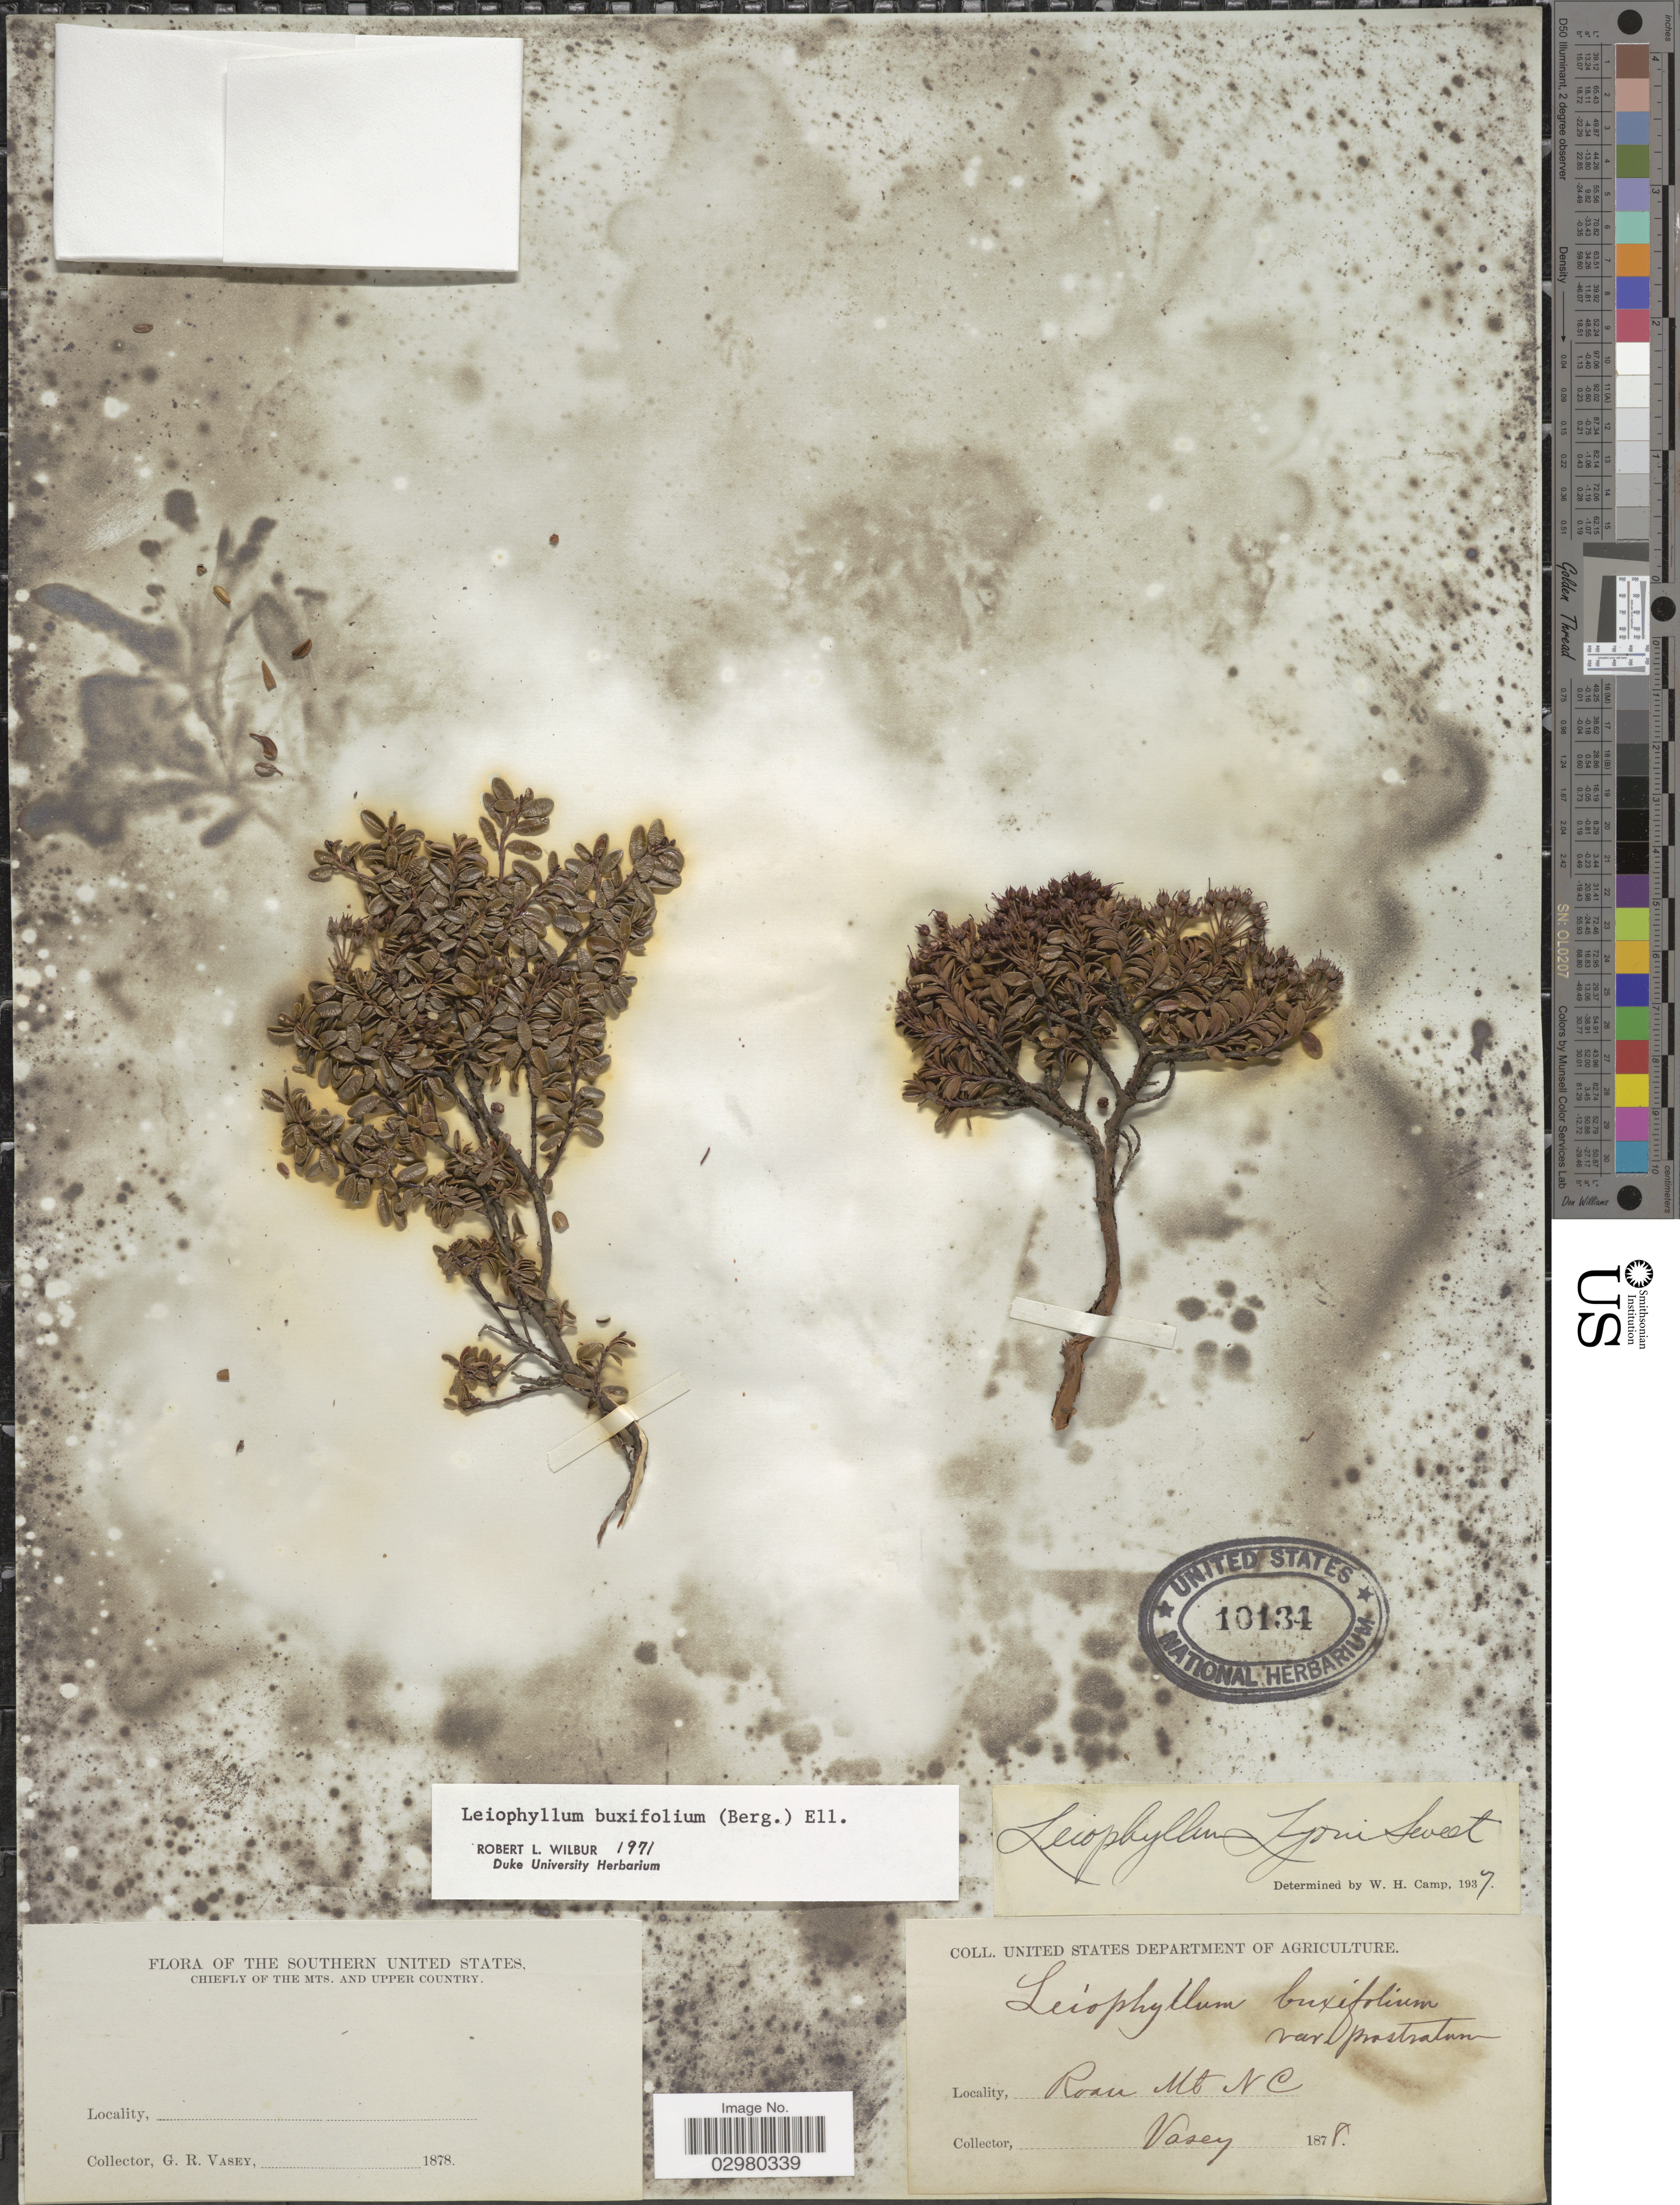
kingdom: Plantae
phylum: Tracheophyta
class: Magnoliopsida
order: Ericales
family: Ericaceae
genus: Leiophyllum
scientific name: Leiophyllum buxifolium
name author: (Bergius) Elliott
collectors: G. R. Vasey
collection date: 1878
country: United States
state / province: North Carolina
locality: Southern United States. Chiefly on the Mts. and Upper Country. Roan Mt.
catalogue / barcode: US 10134